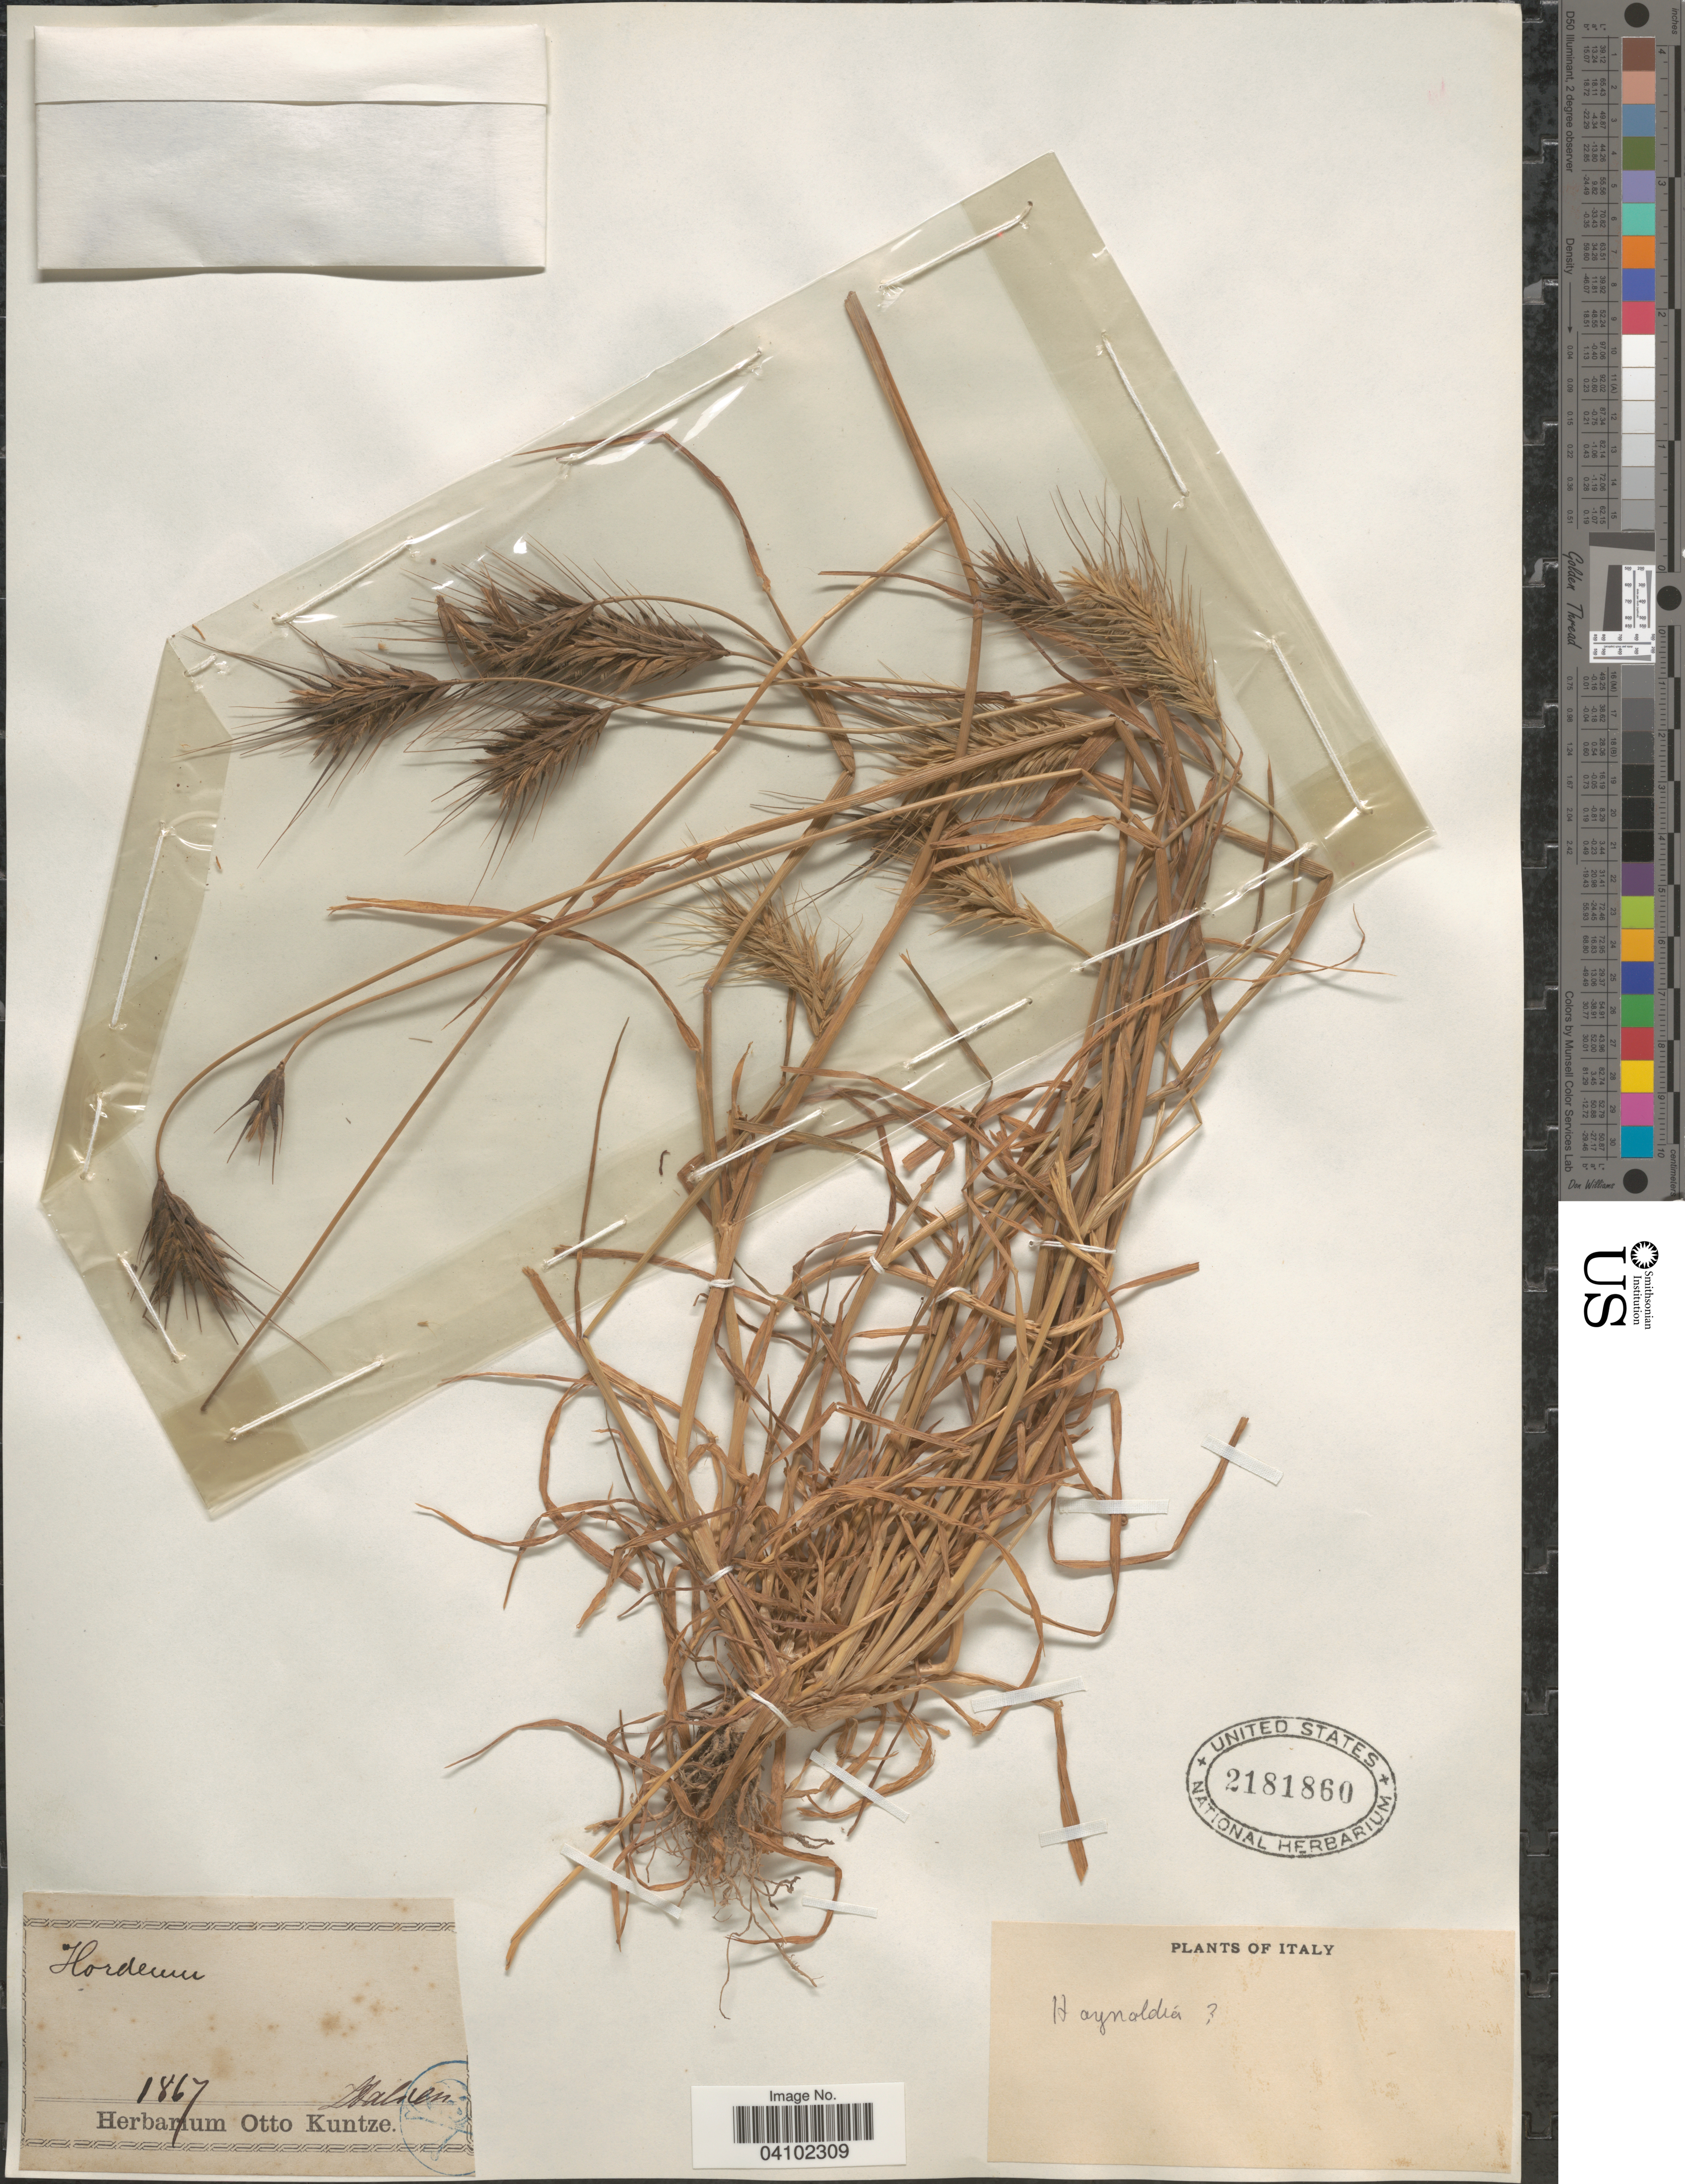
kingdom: Plantae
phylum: Tracheophyta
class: Liliopsida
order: Poales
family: Poaceae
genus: Dasypyrum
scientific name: Dasypyrum villosum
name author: (L.) Candargy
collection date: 1867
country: Italy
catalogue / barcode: US 2181860